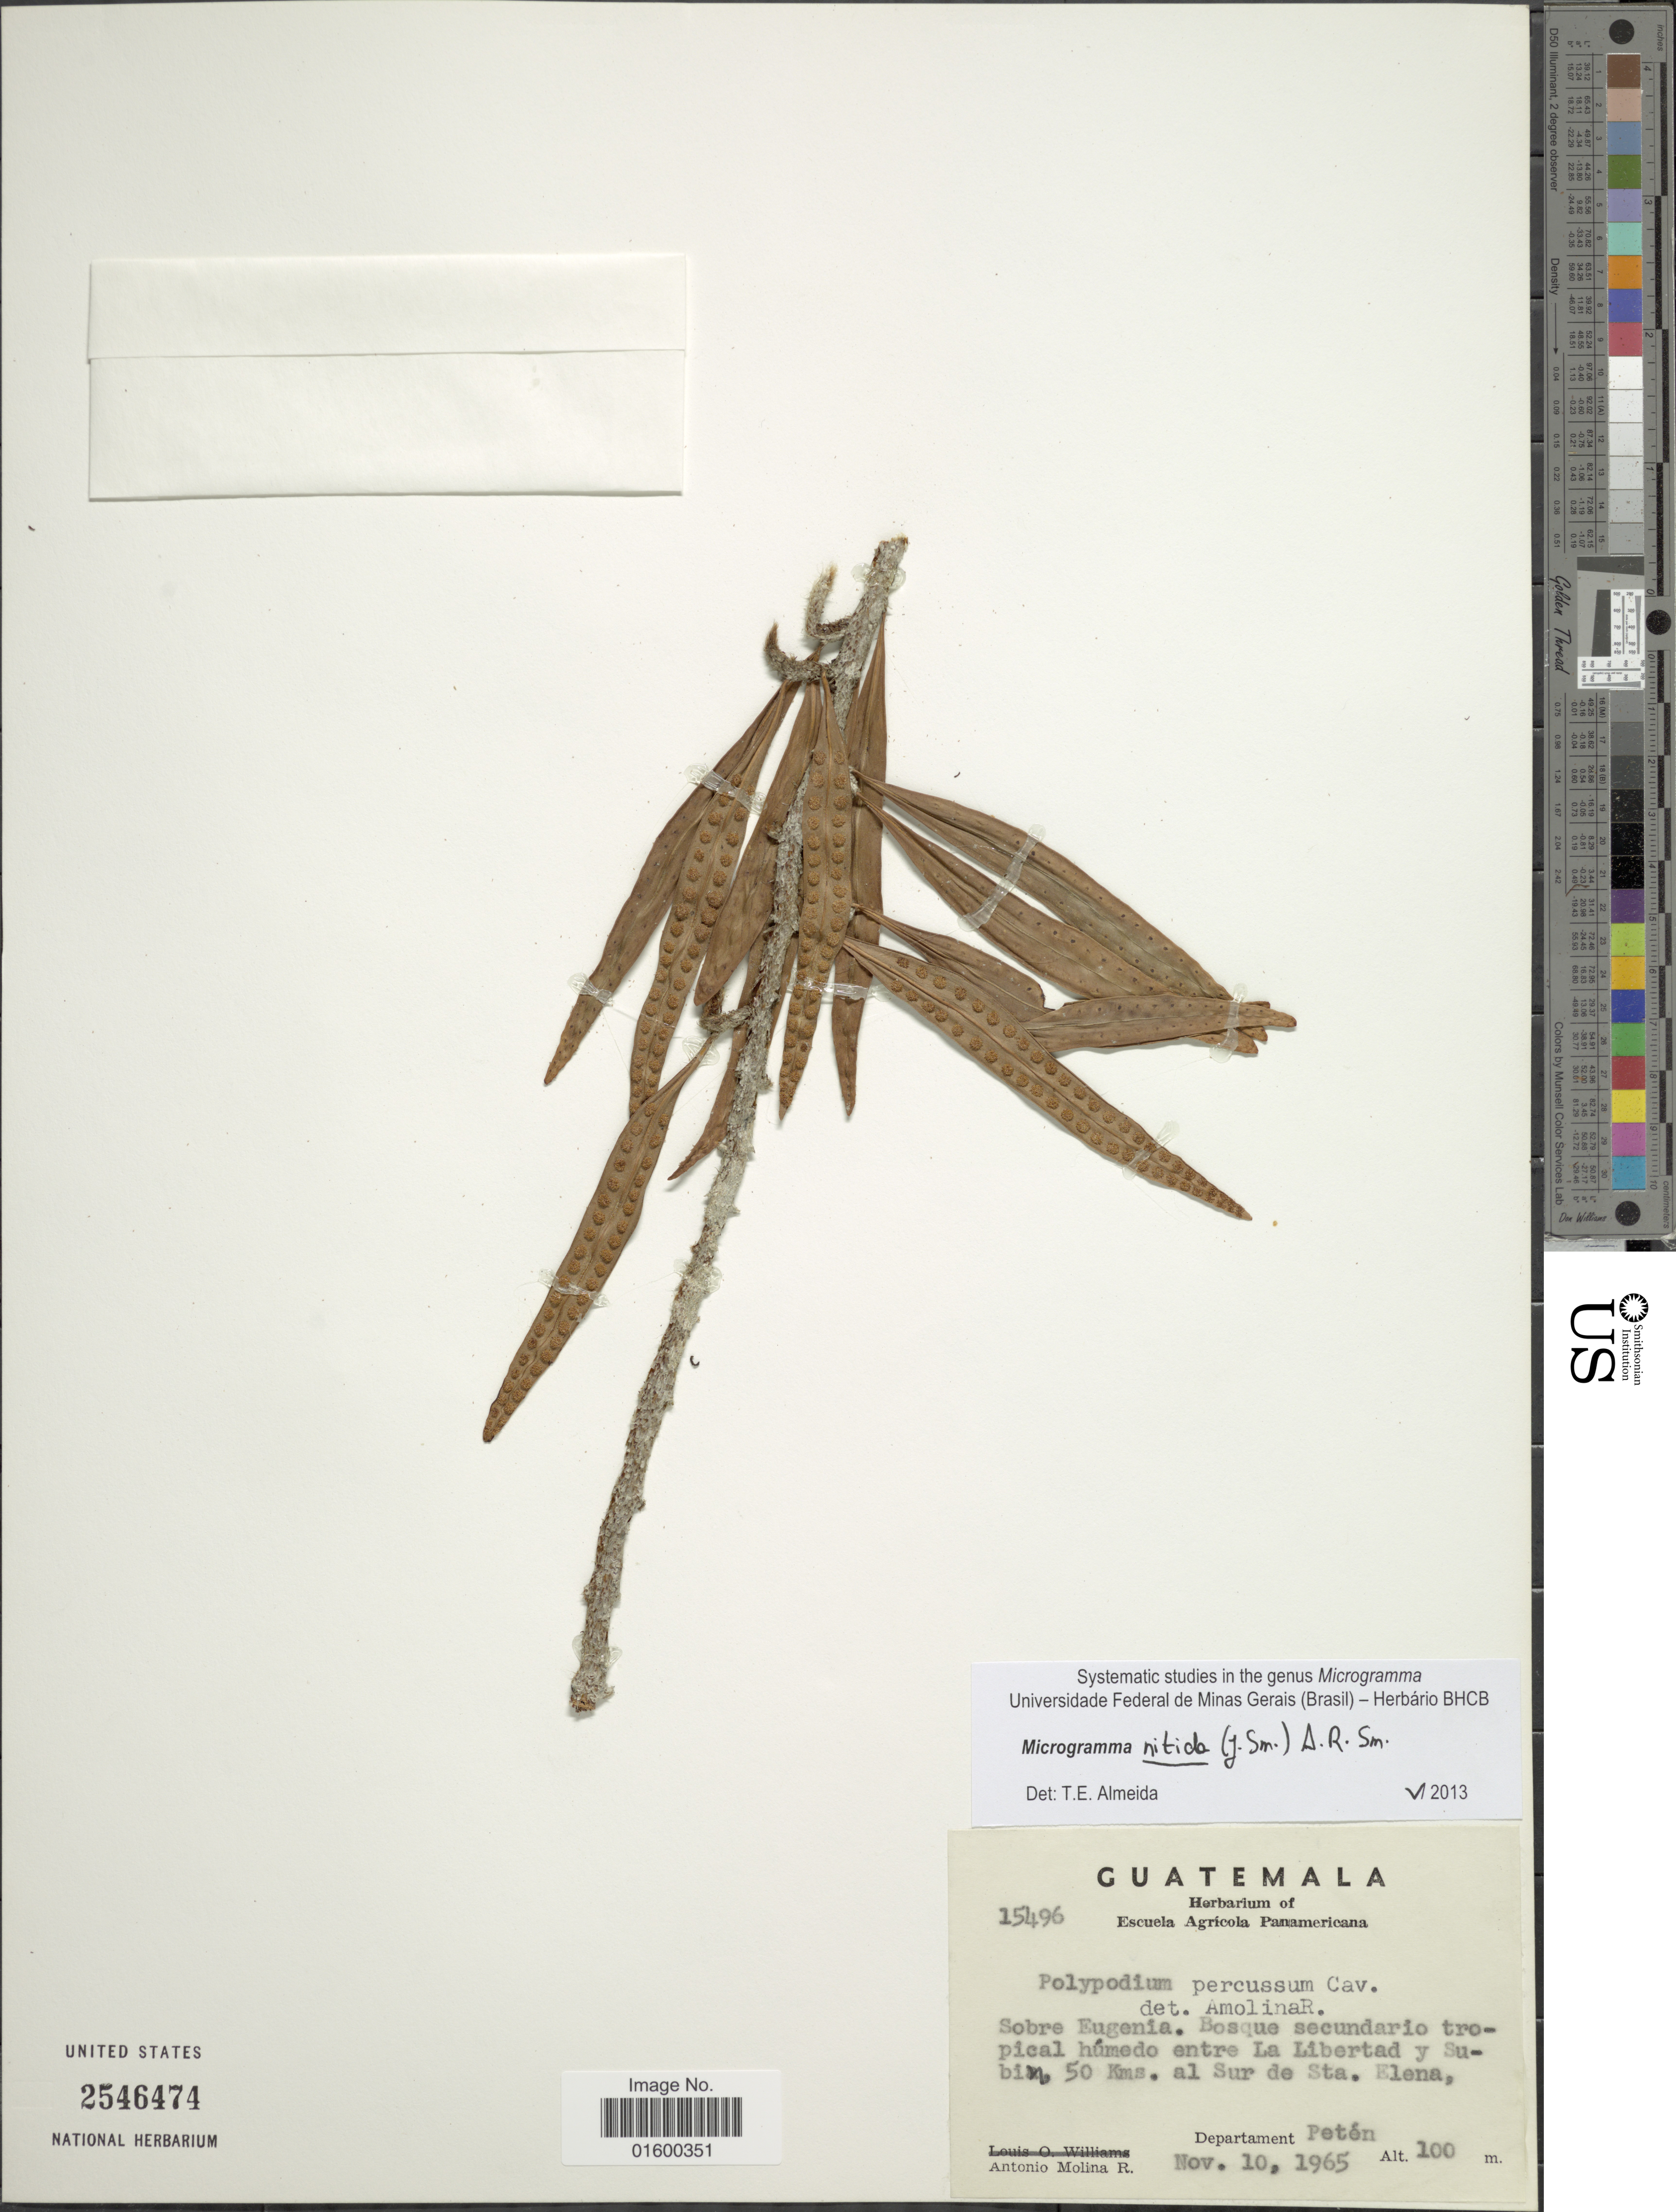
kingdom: Plantae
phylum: Tracheophyta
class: Polypodiopsida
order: Polypodiales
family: Polypodiaceae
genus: Microgramma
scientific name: Microgramma nitida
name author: (J. Sm.) A.R. Sm.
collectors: A. Molina R.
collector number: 15496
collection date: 1965-11-10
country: Guatemala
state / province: El Petén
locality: Sobre Eugenia, entre La Libertad y Subin, 50 kms al Sur de Sta. Elena, Departament Peten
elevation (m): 100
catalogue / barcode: US 2546474